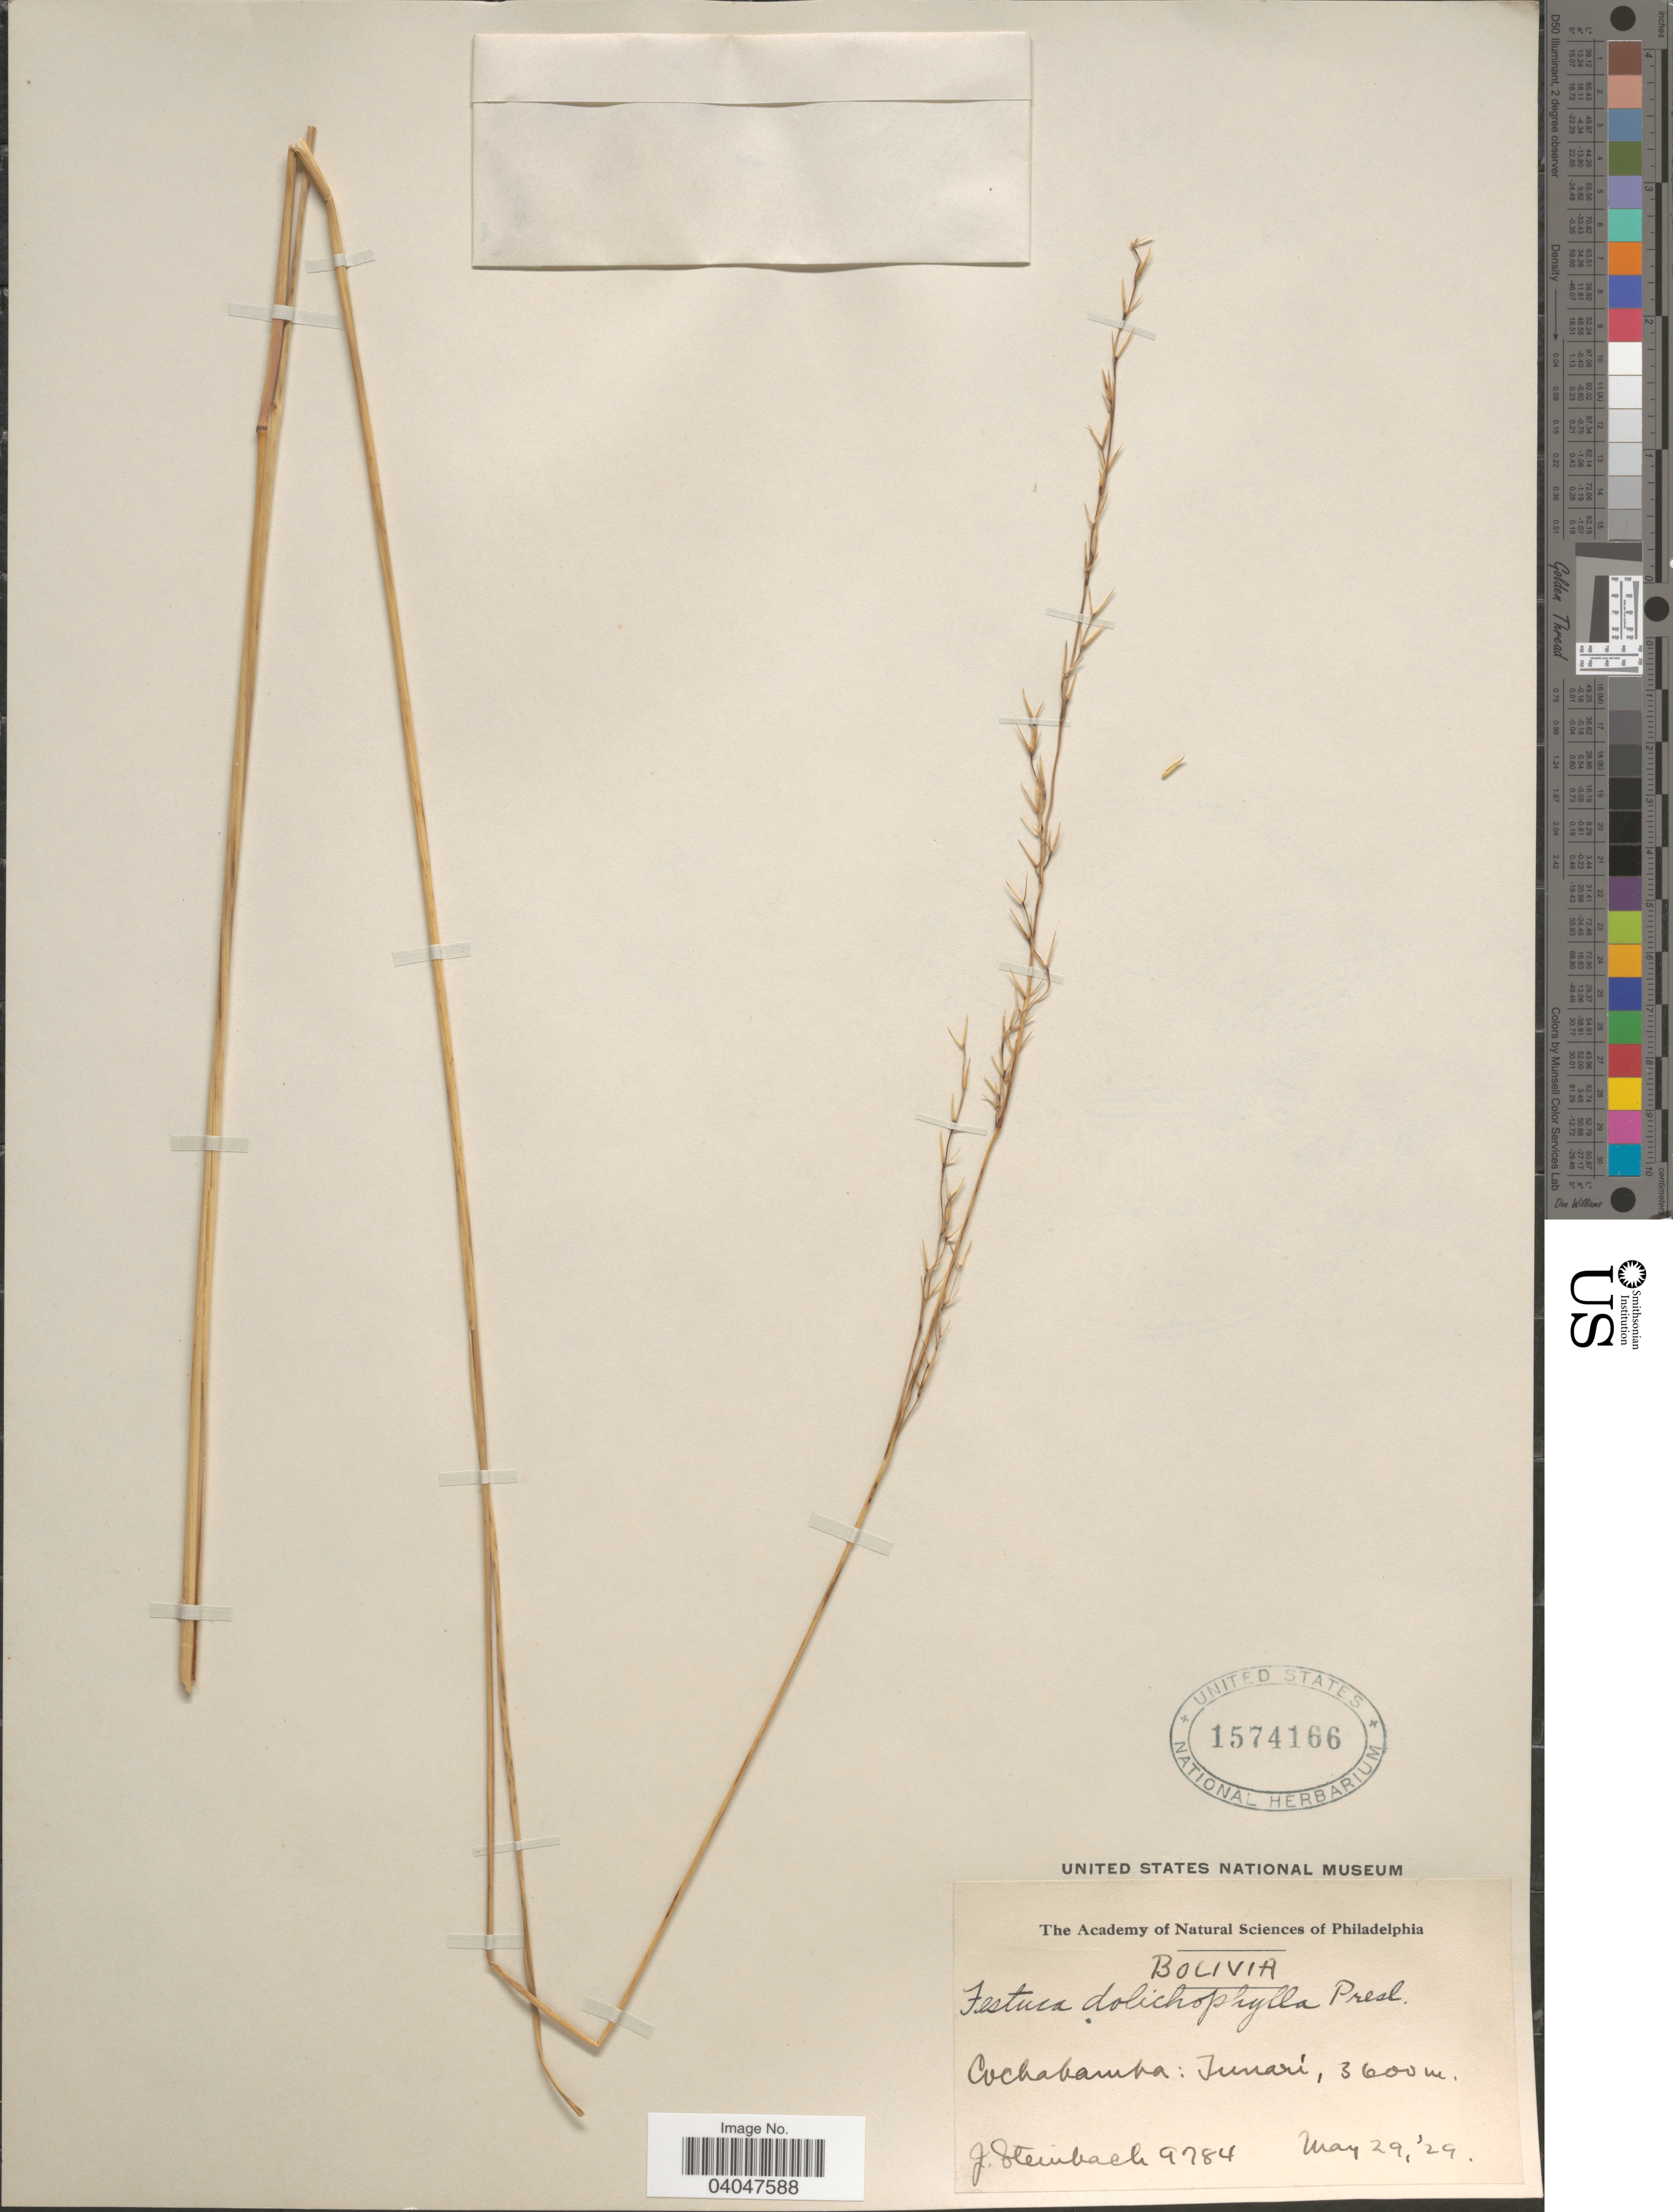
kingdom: Plantae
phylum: Tracheophyta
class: Liliopsida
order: Poales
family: Poaceae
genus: Festuca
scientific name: Festuca dolichophylla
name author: J. Presl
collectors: J. Steinbach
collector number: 9784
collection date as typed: Transcribed d/m/y: 29/5/29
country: Bolivia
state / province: Cochabamba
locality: Tunarí.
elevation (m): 3600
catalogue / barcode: US 1574166